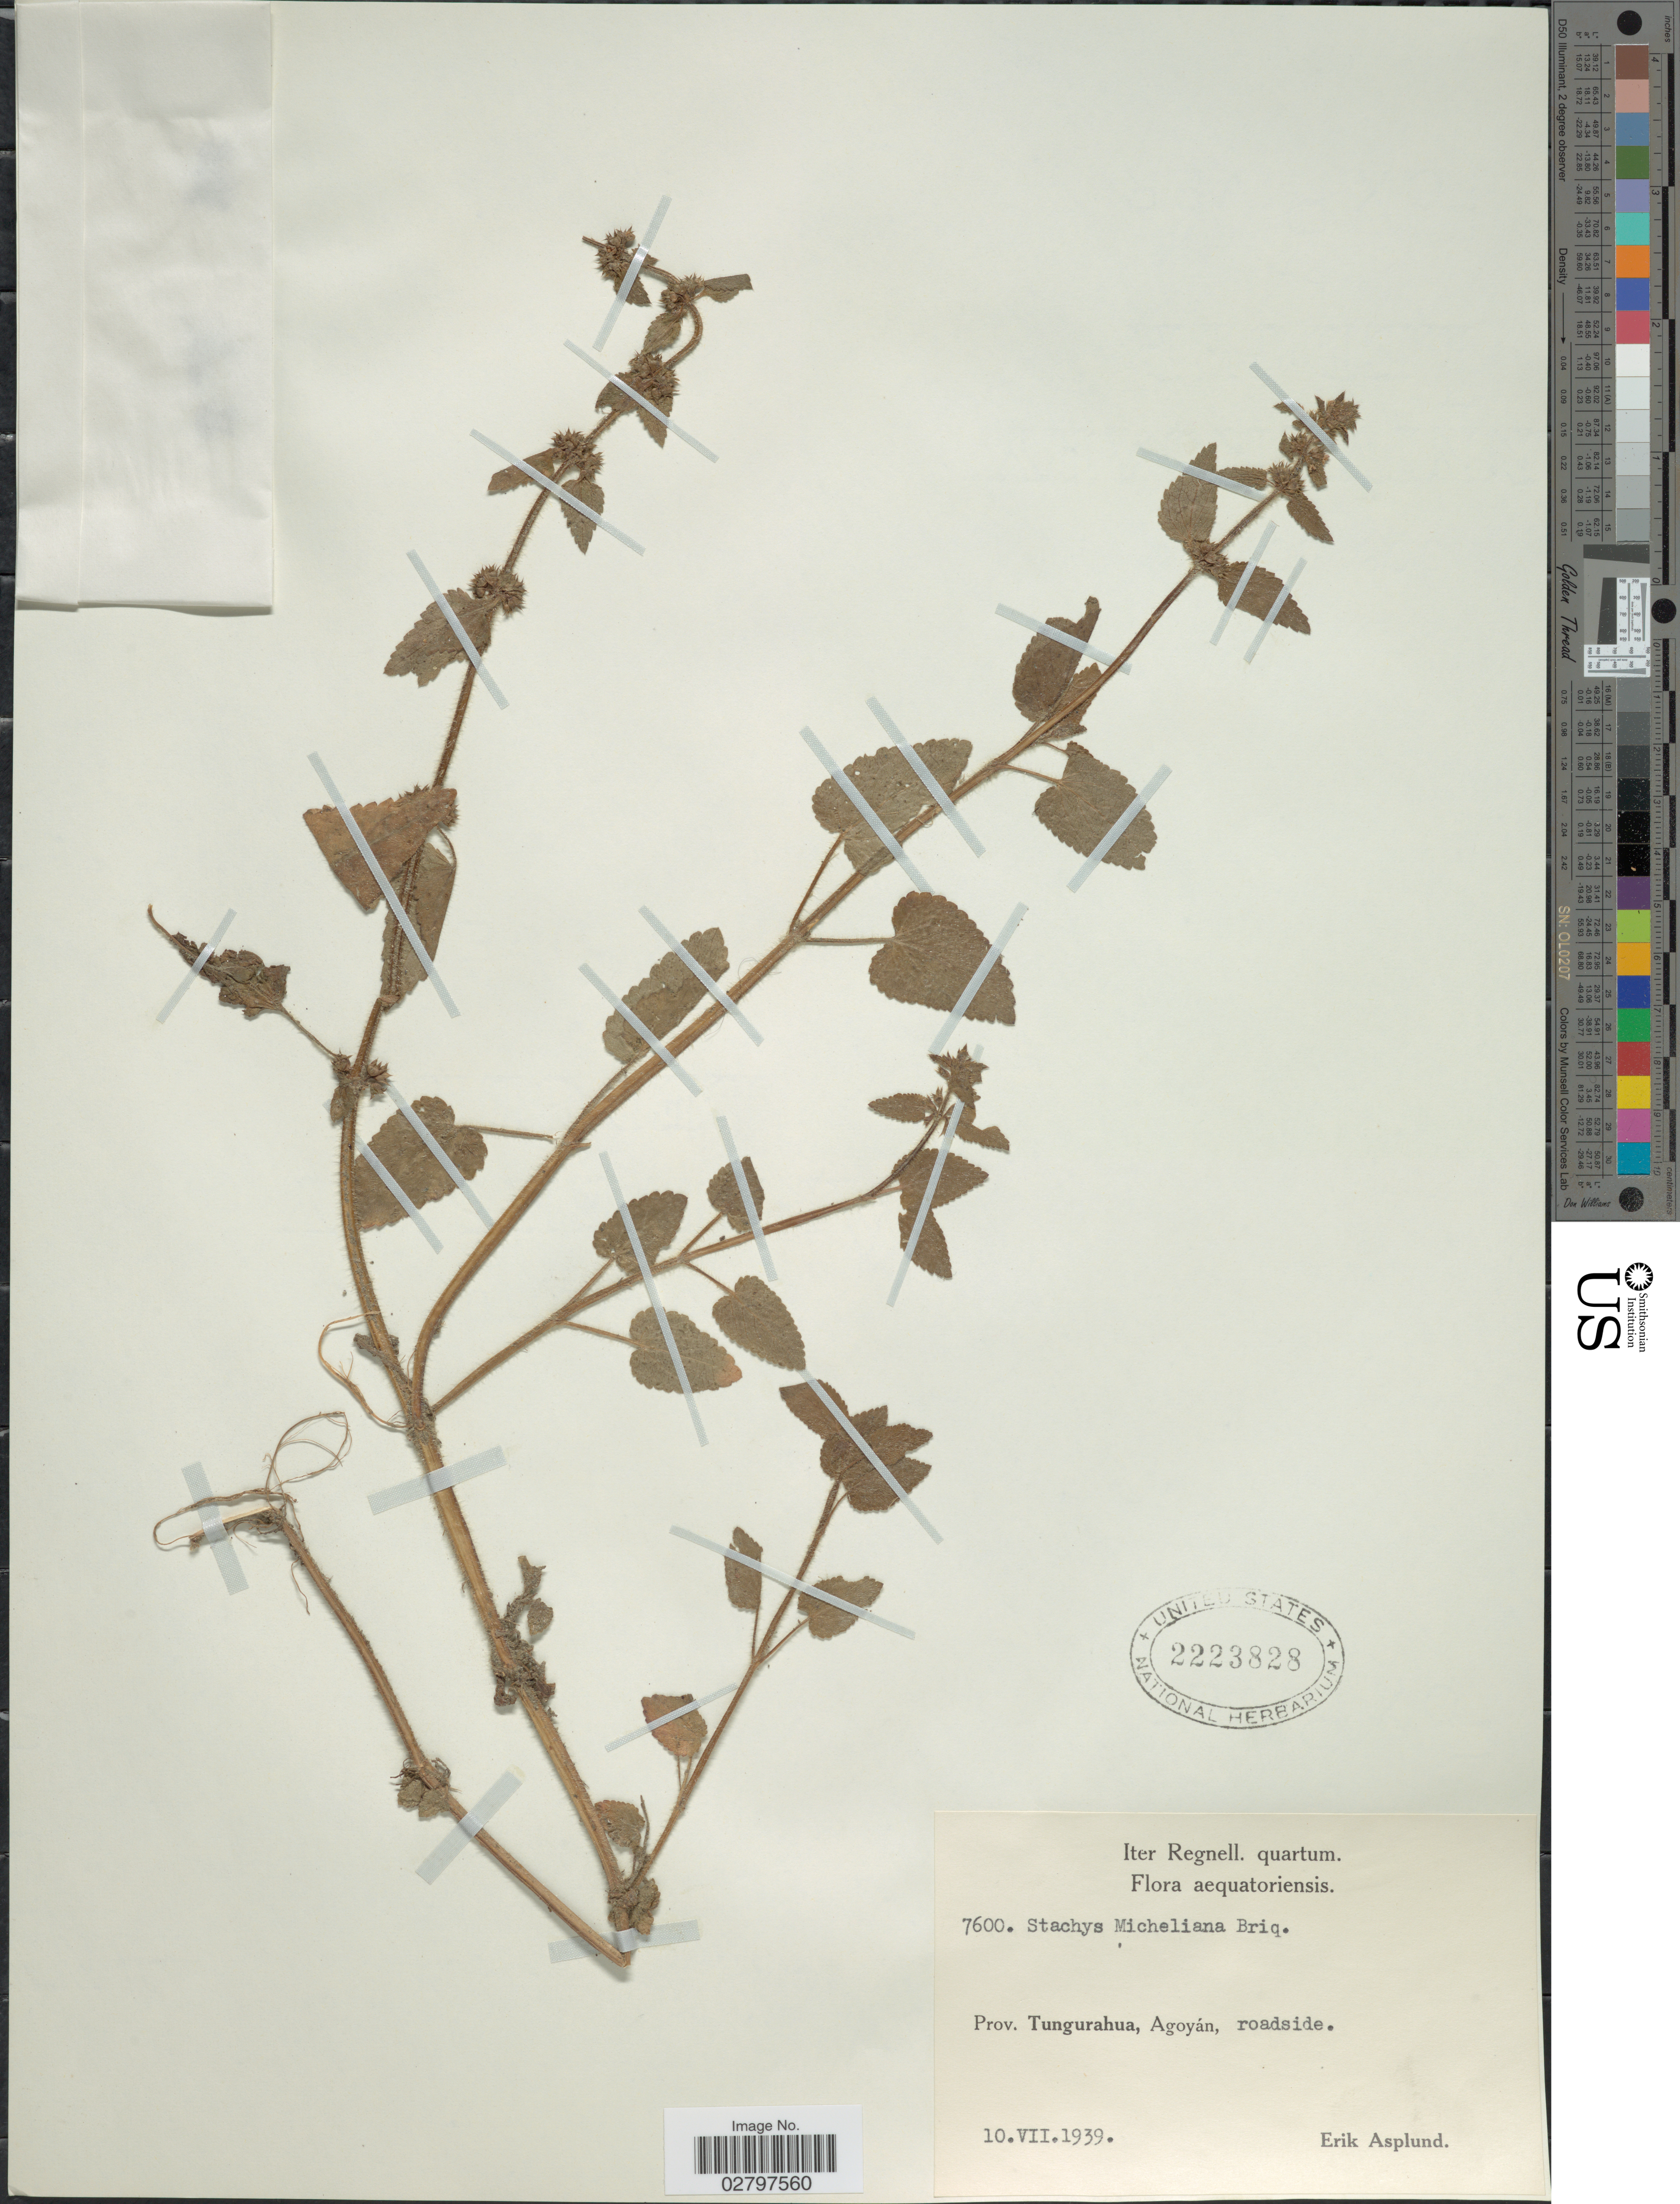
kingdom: Plantae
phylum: Tracheophyta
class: Magnoliopsida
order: Lamiales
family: Lamiaceae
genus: Stachys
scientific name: Stachys micheliana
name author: Briq. ex Micheli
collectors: E. Asplund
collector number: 7600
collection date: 1939-07-10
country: Ecuador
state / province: Tungurahua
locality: Agoyán, roadside.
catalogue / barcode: US 2223828